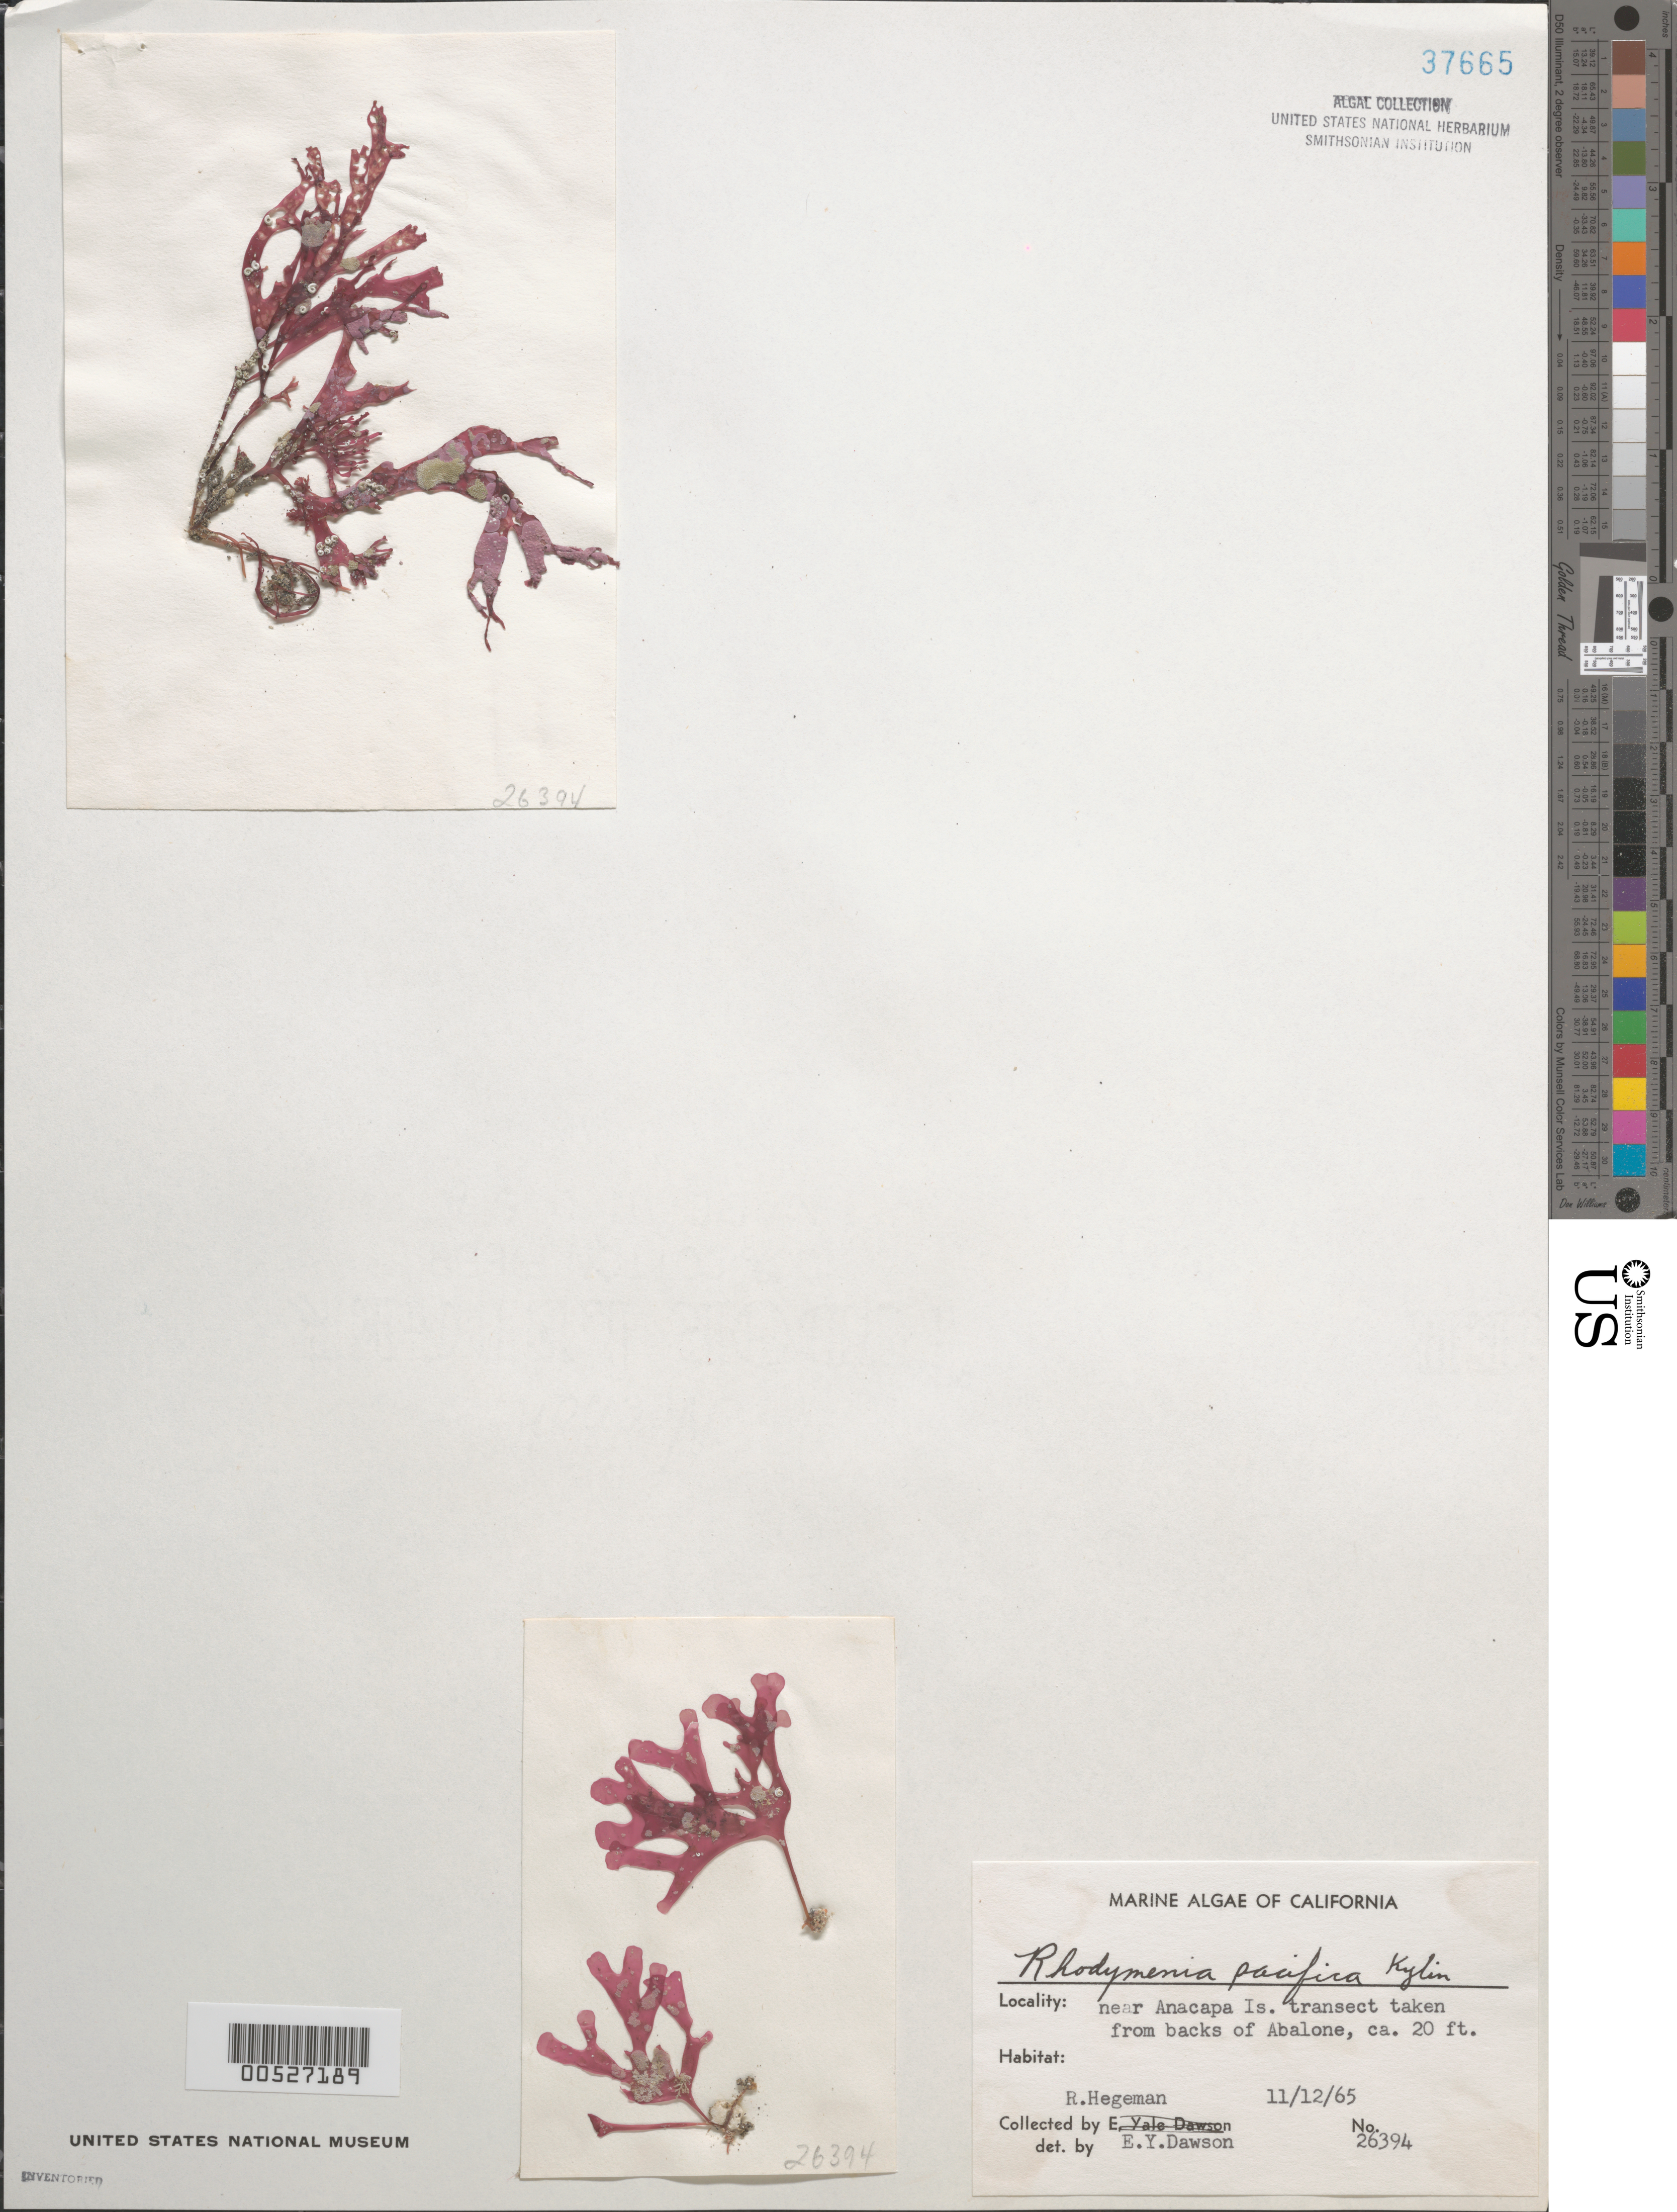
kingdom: Plantae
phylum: Rhodophyta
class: Florideophyceae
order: Rhodymeniales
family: Rhodymeniaceae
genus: Rhodymenia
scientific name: Rhodymenia pacifica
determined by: Dawson, E. Y.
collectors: R. Hegeman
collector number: EYD 26394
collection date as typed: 12 Nov 1965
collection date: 1965-11-12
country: United States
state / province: California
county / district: Ventura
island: Anacapa Island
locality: Near the island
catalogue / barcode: US 37665